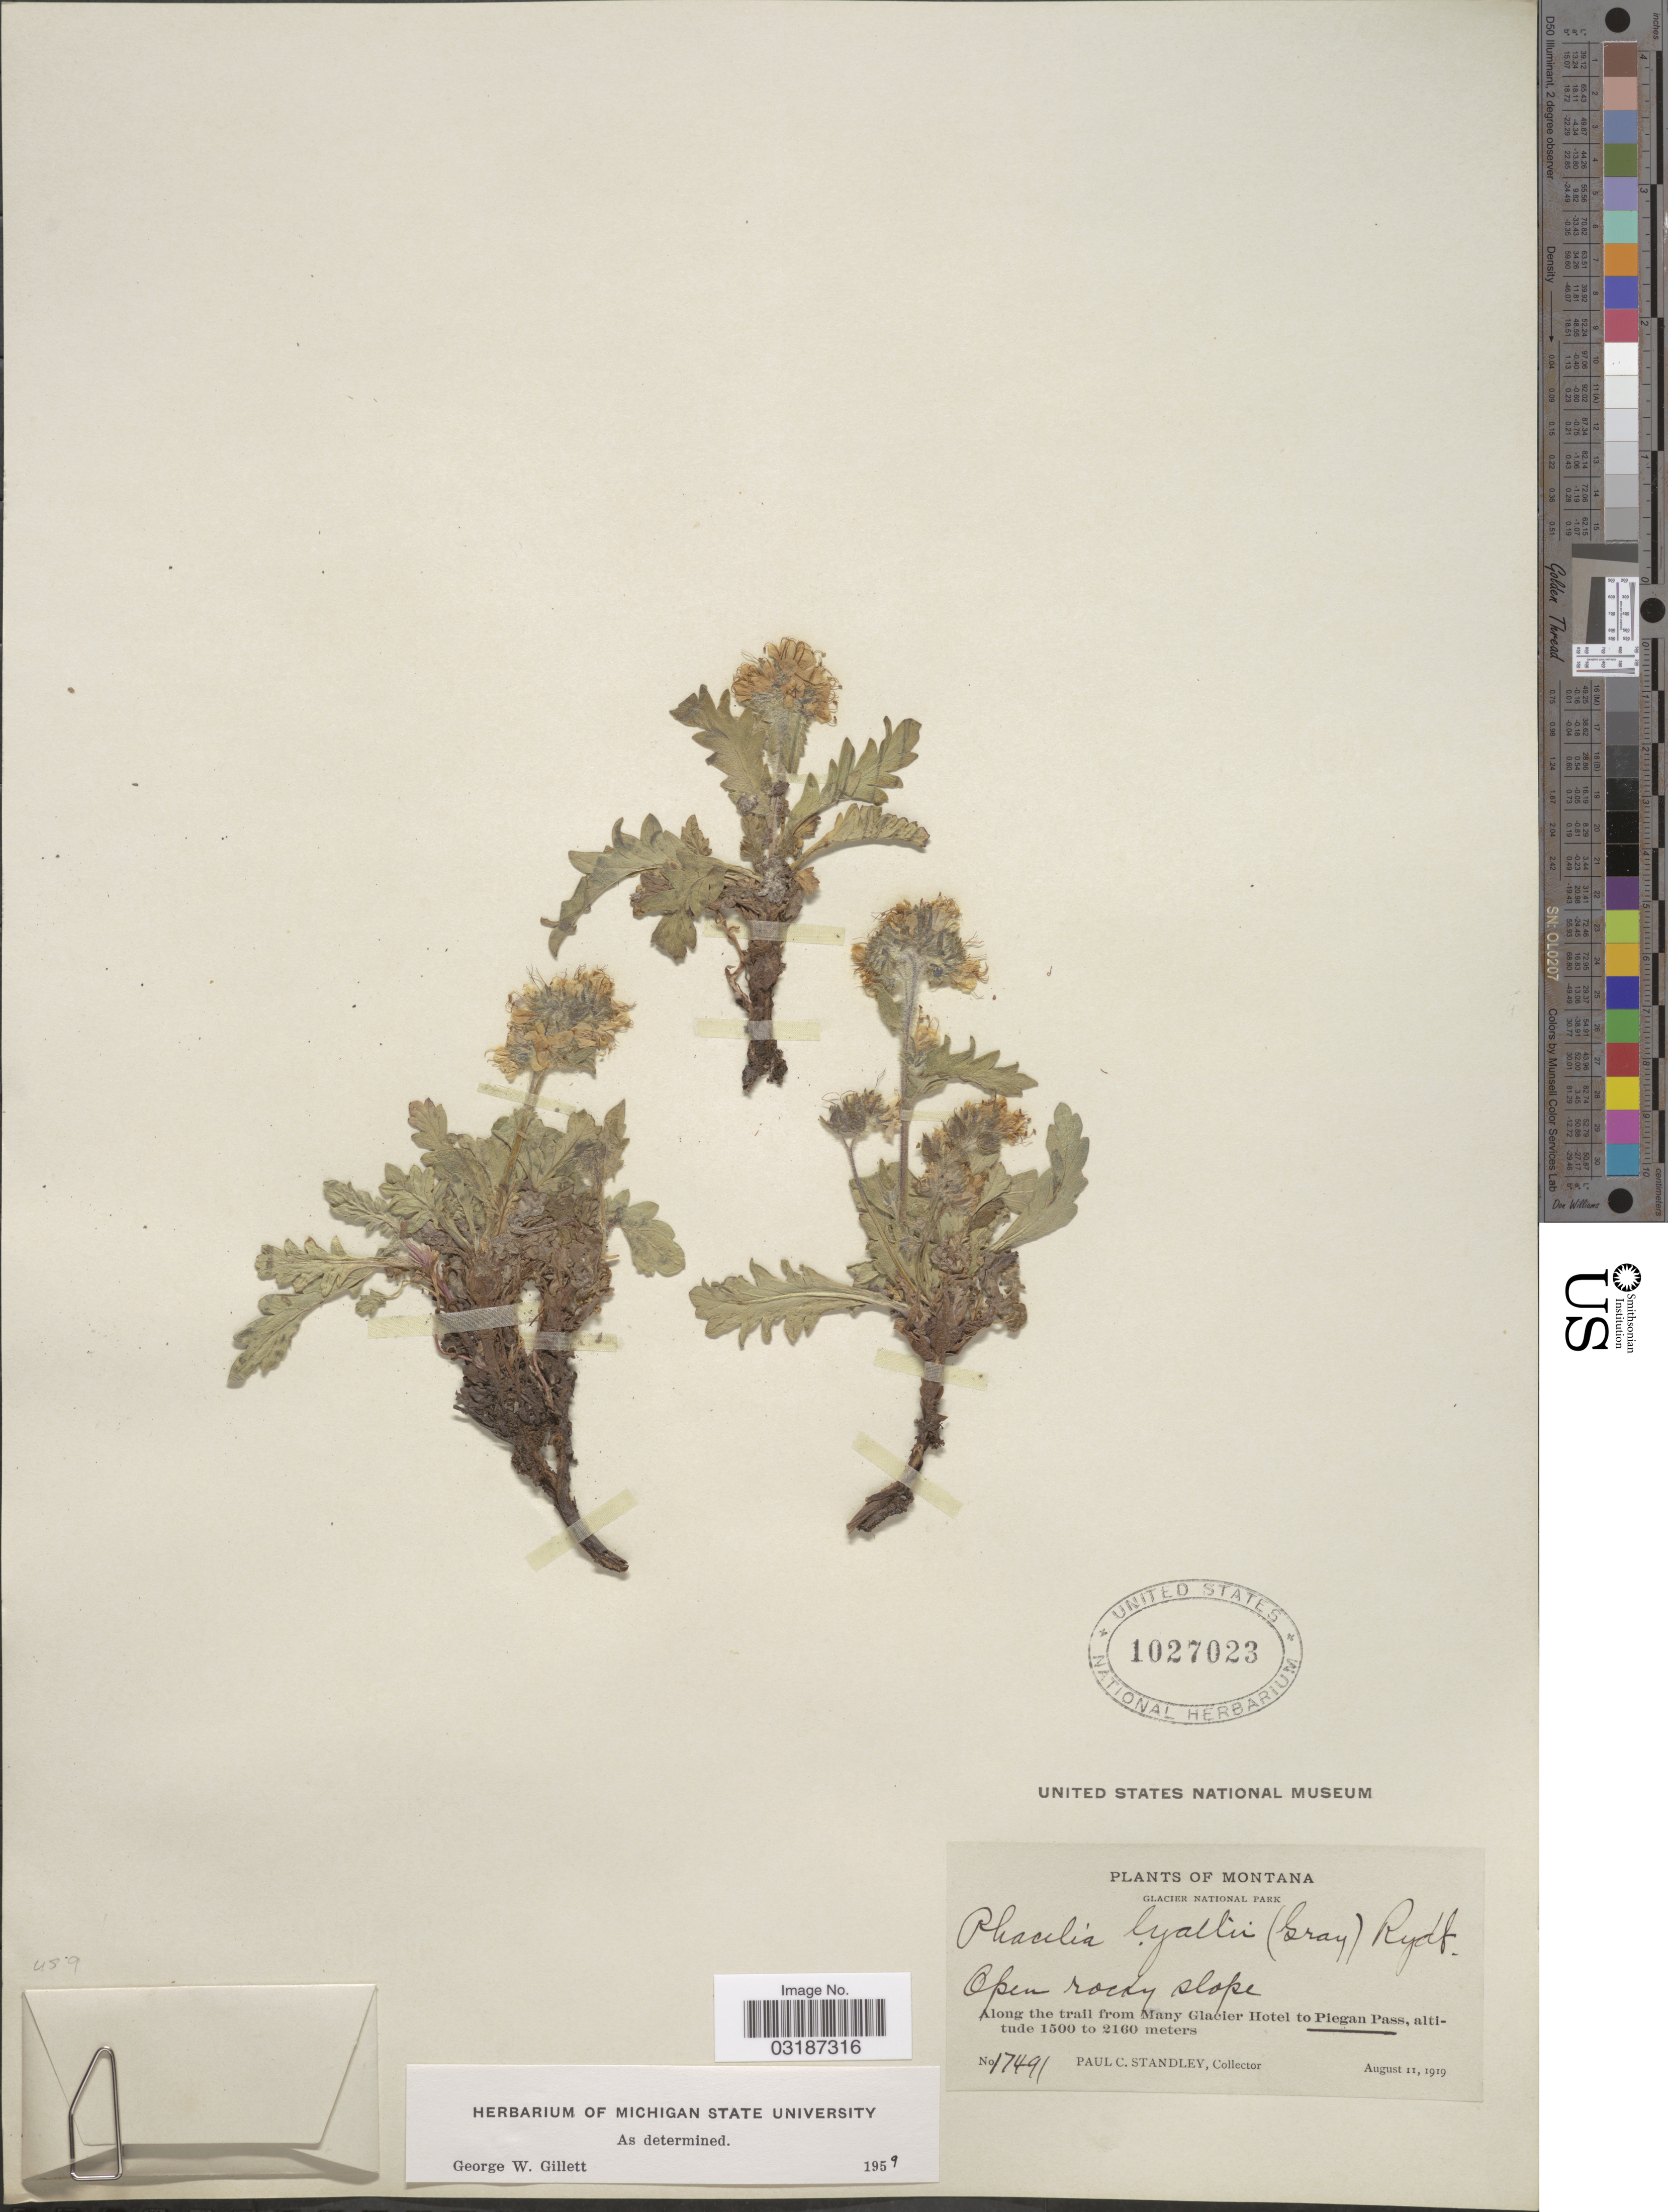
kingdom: Plantae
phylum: Tracheophyta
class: Magnoliopsida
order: Boraginales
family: Hydrophyllaceae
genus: Phacelia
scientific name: Phacelia lyallii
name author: (A. Gray) Rydb.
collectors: P. C. Standley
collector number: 17491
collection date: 1919-08-11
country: United States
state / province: Montana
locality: Glacier National Park. Open rocky slopes. Along the trail from Many Glacier Hotel to Piegan Pass.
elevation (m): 1500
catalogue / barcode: US 1027023